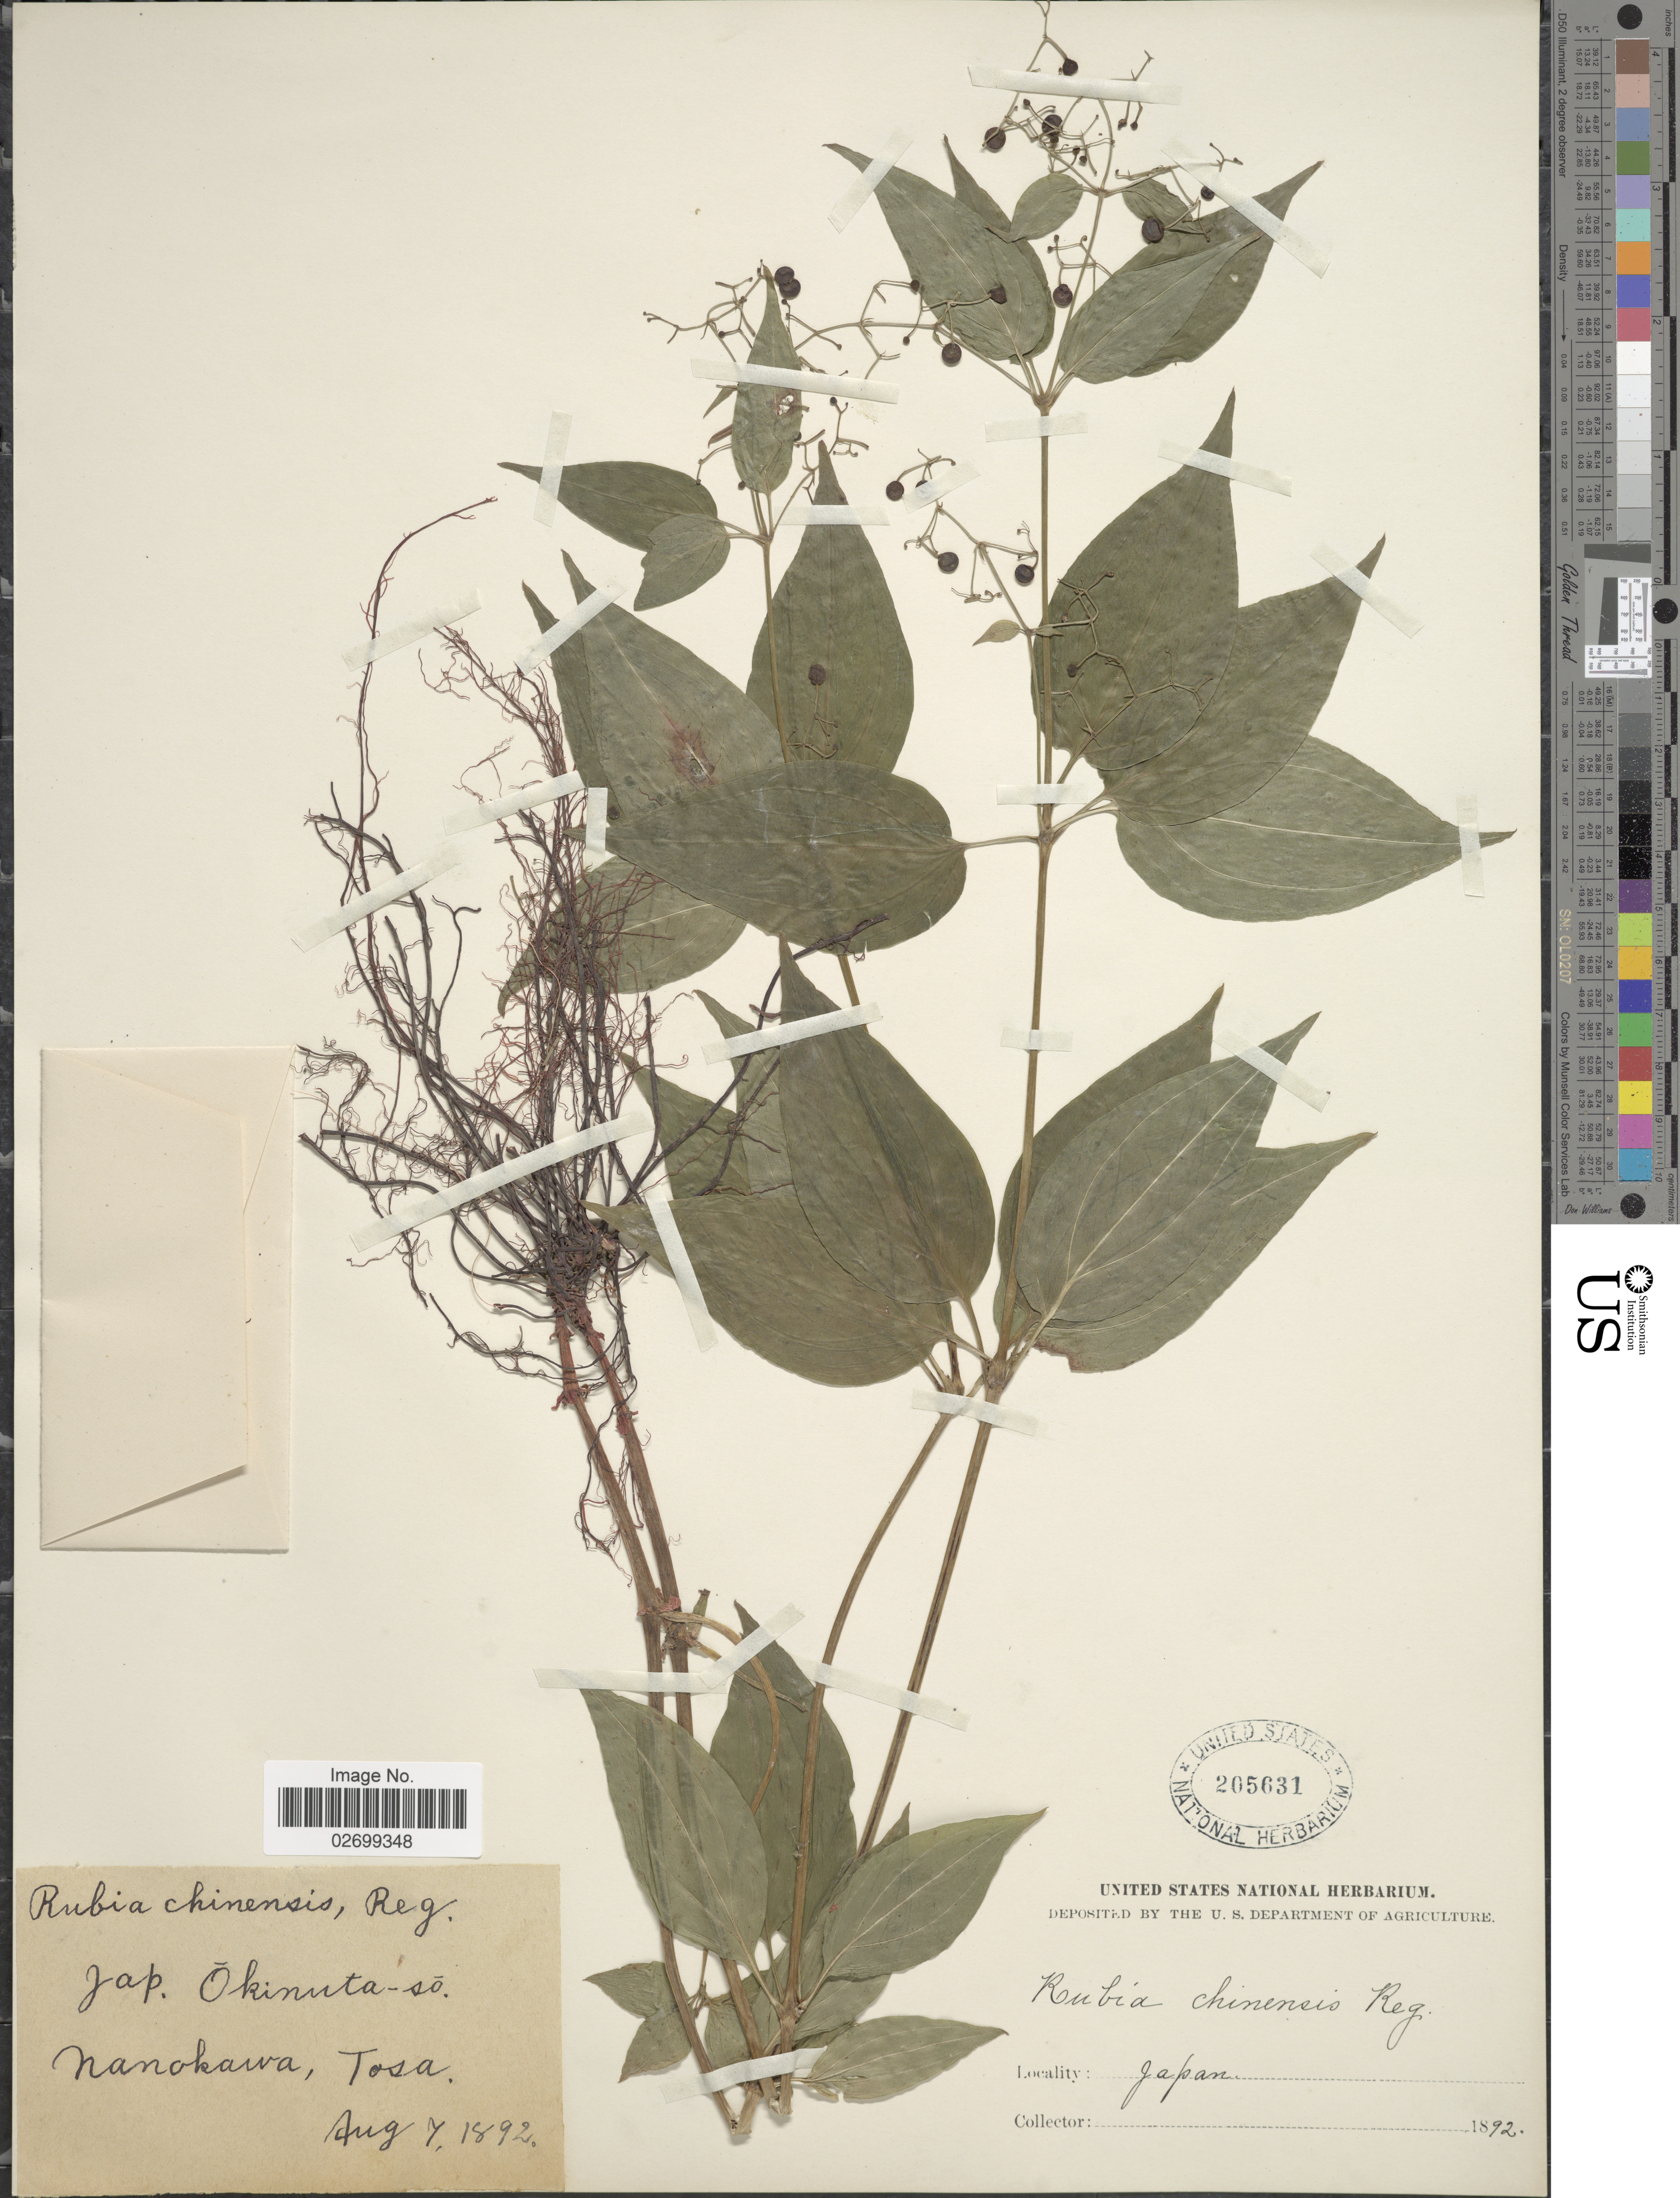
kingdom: Plantae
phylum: Tracheophyta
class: Magnoliopsida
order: Gentianales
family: Rubiaceae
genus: Rubia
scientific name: Rubia chinensis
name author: Regel & Maack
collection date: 1892-08-07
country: Japan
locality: Okinuta-so, Nanokwa, Tosa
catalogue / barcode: US 205631